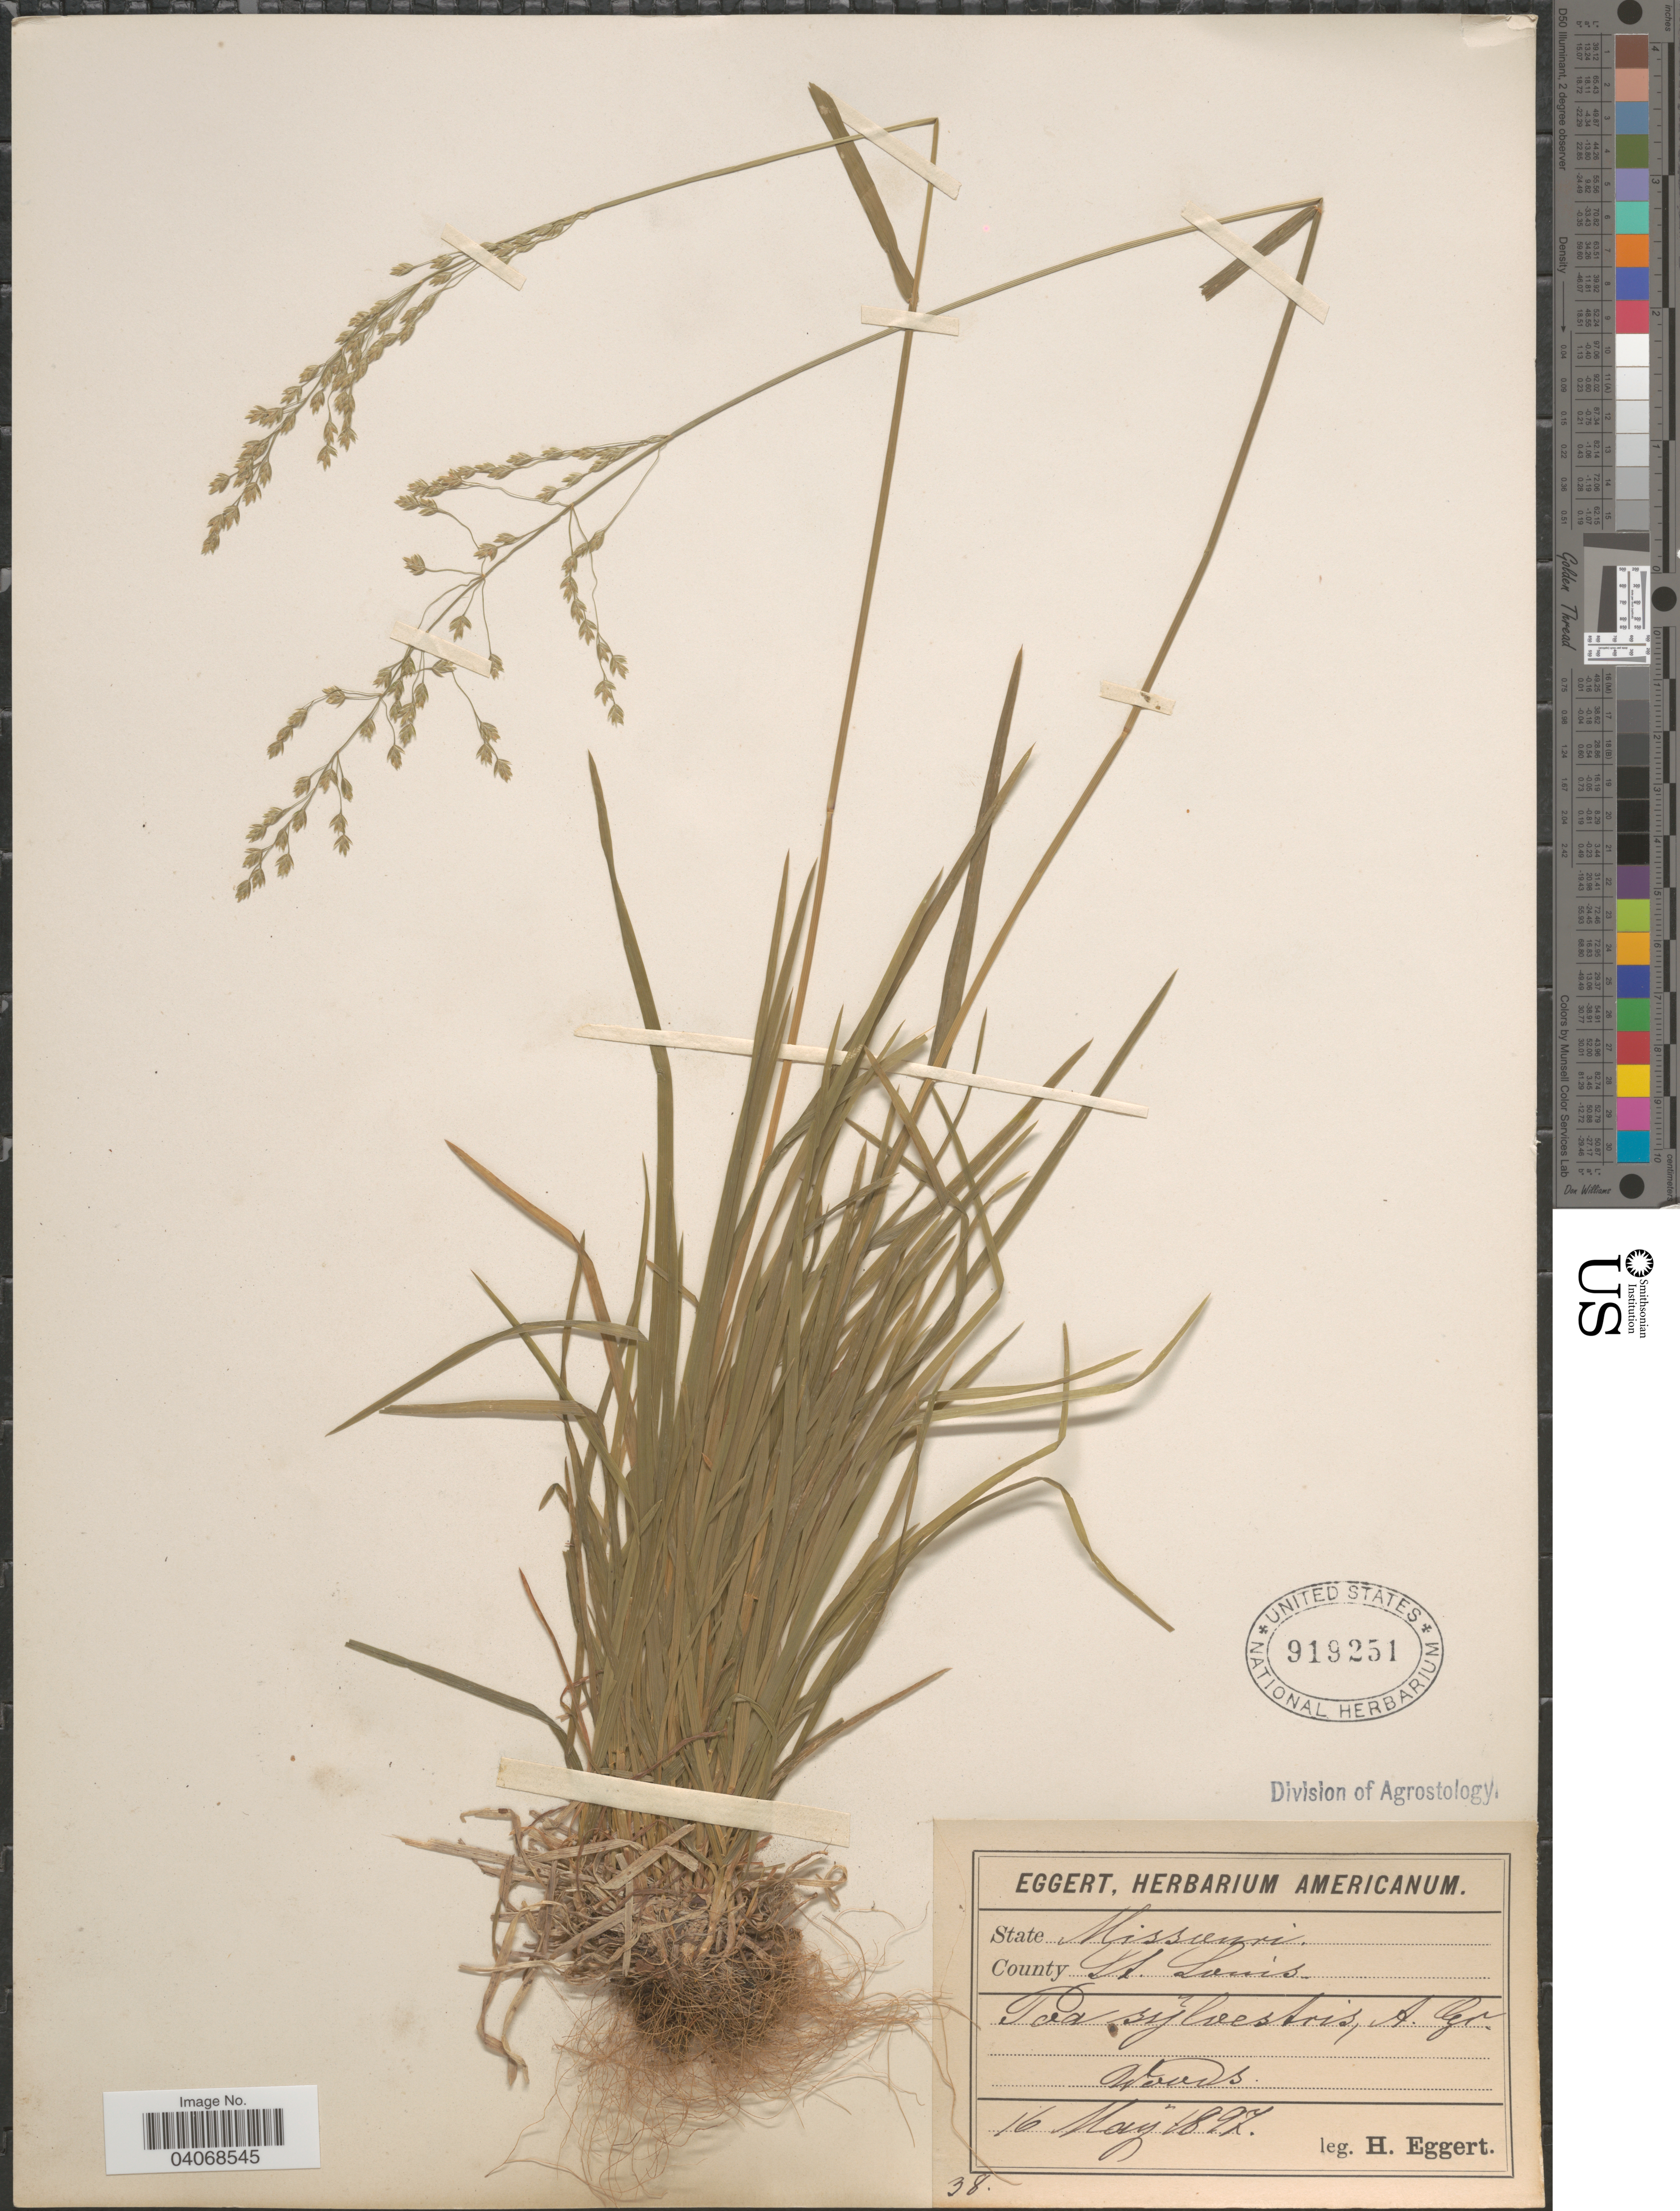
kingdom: Plantae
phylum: Tracheophyta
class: Liliopsida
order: Poales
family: Poaceae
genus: Poa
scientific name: Poa sylvestris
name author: A. Gray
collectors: H. Eggert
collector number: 38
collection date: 1897-05-16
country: United States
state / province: Missouri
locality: County St. Louis. Woods.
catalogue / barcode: US 919251